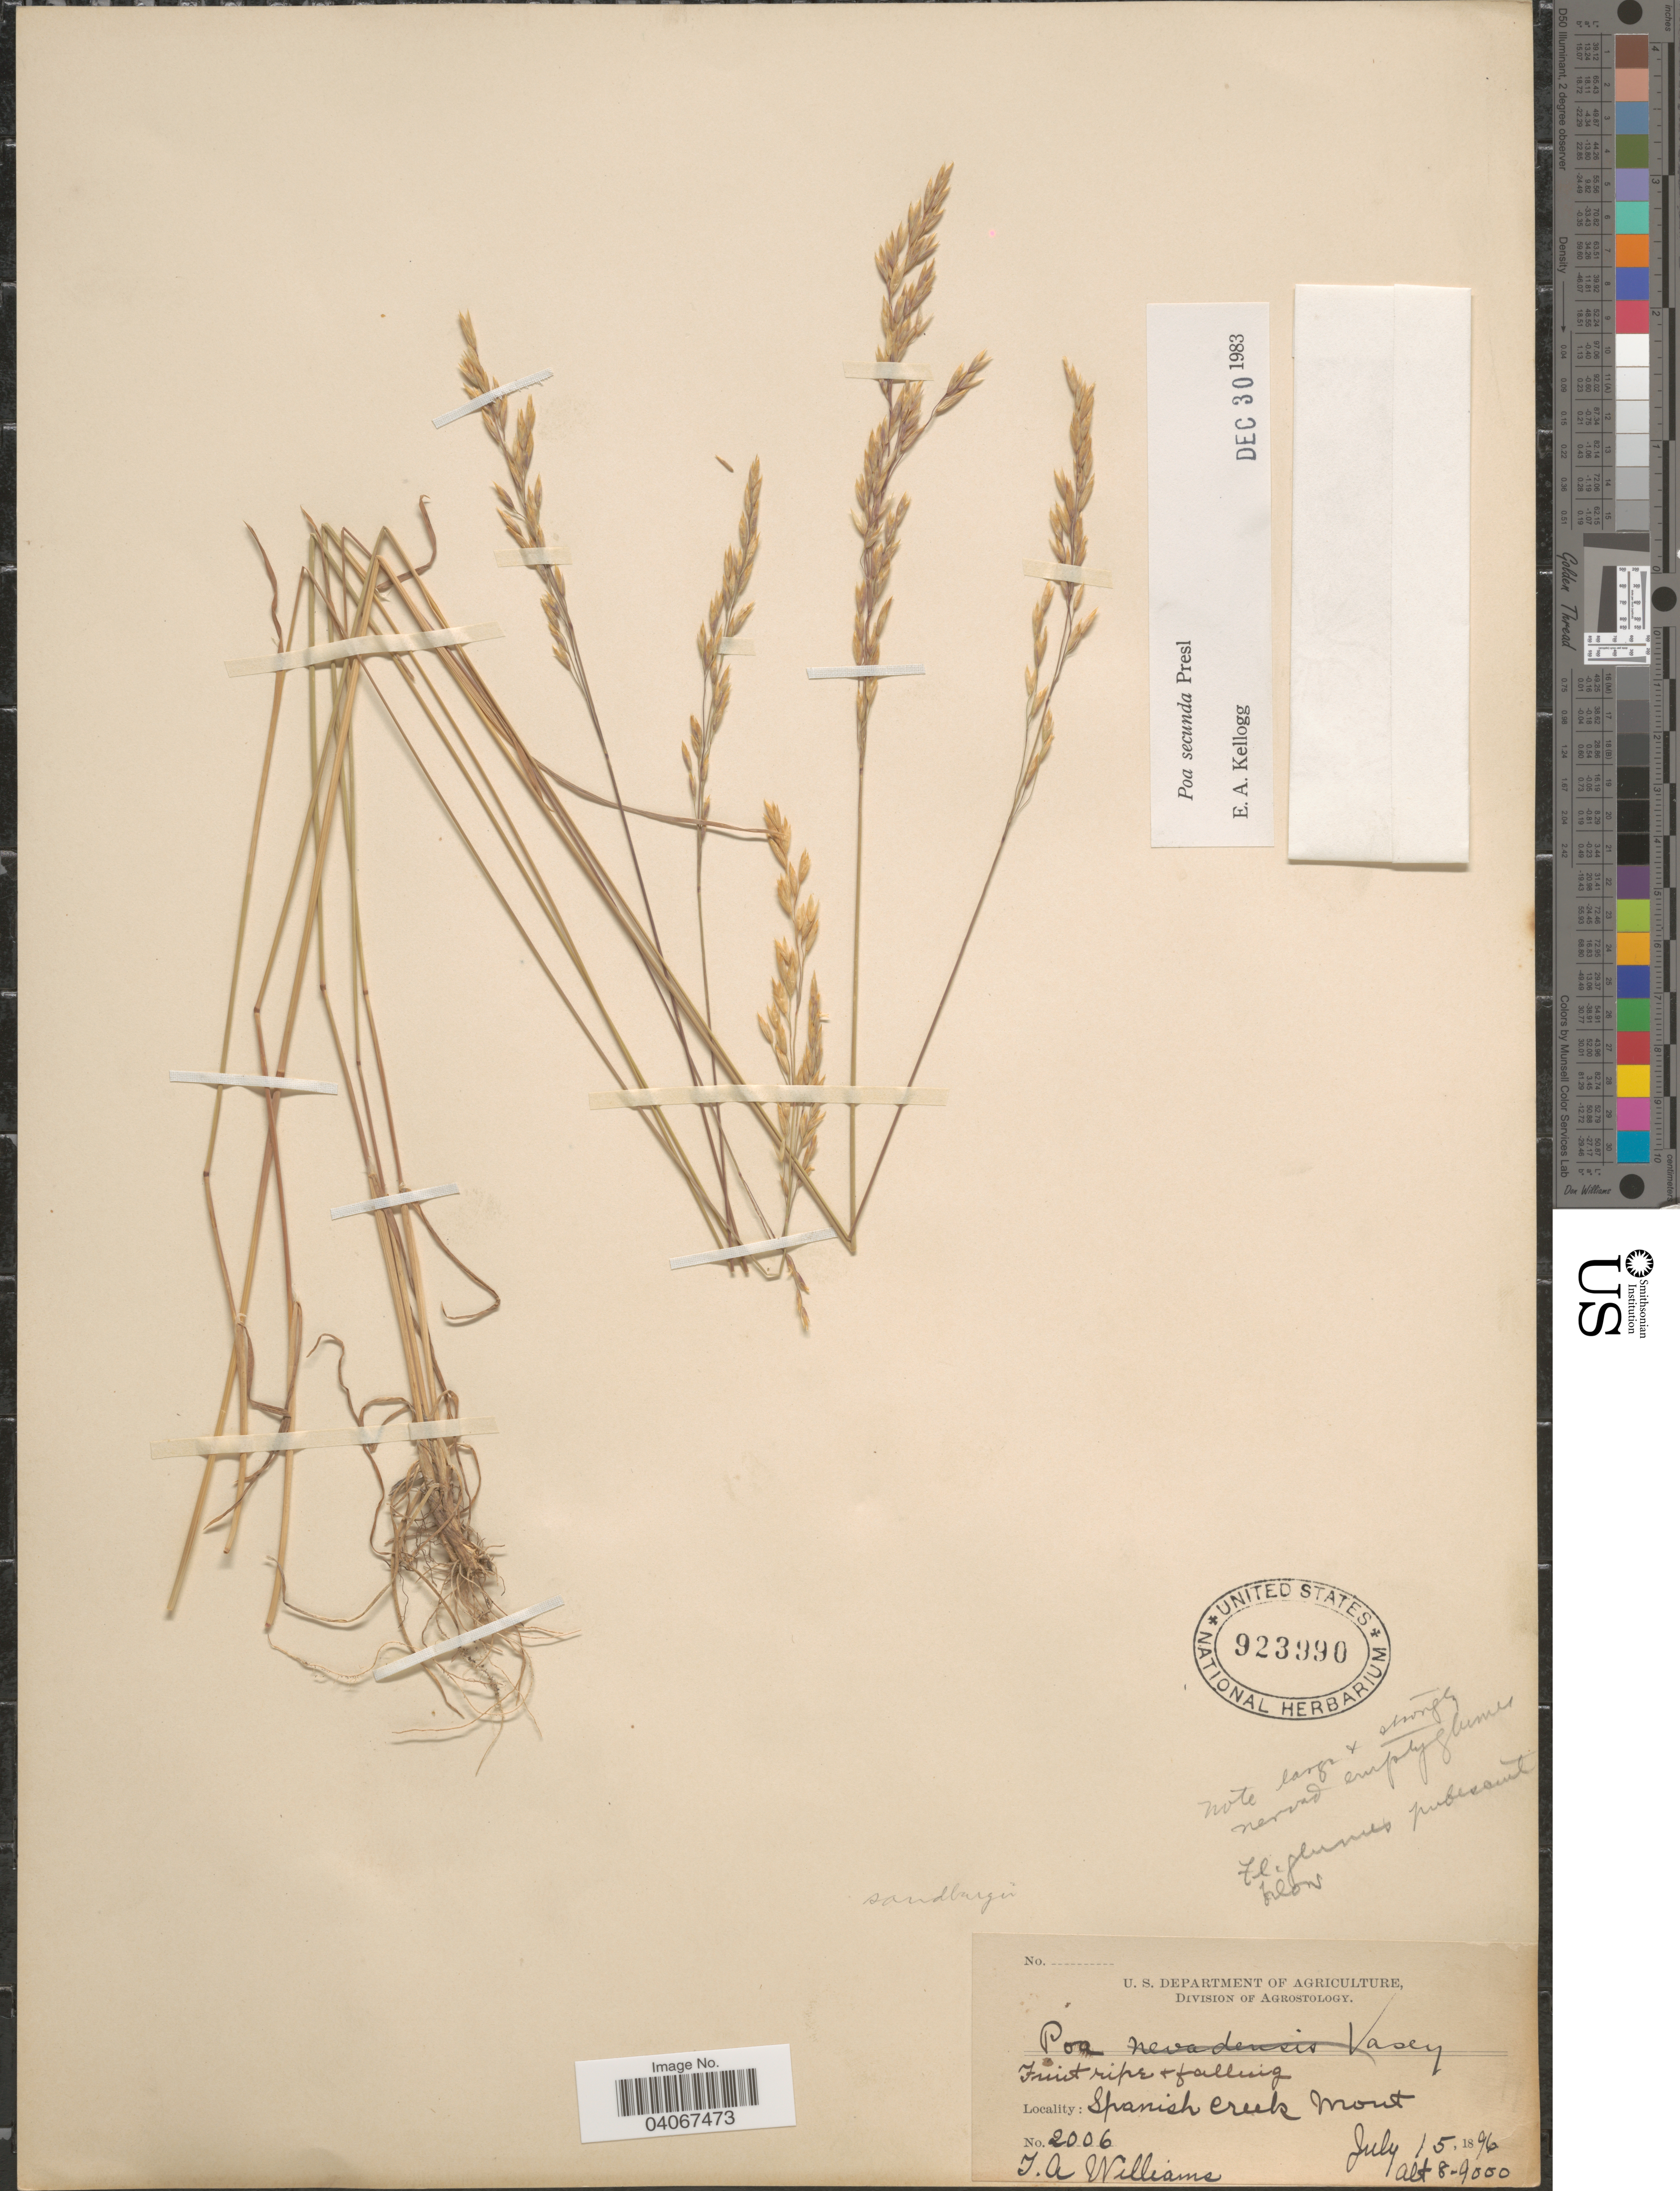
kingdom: Plantae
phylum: Tracheophyta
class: Liliopsida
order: Poales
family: Poaceae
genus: Poa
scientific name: Poa secunda subsp. secunda var. secunda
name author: J. Presl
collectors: T. Williams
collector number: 2006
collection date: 1896-07-15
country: United States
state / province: Montana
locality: Spanish Creek.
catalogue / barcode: US 923990